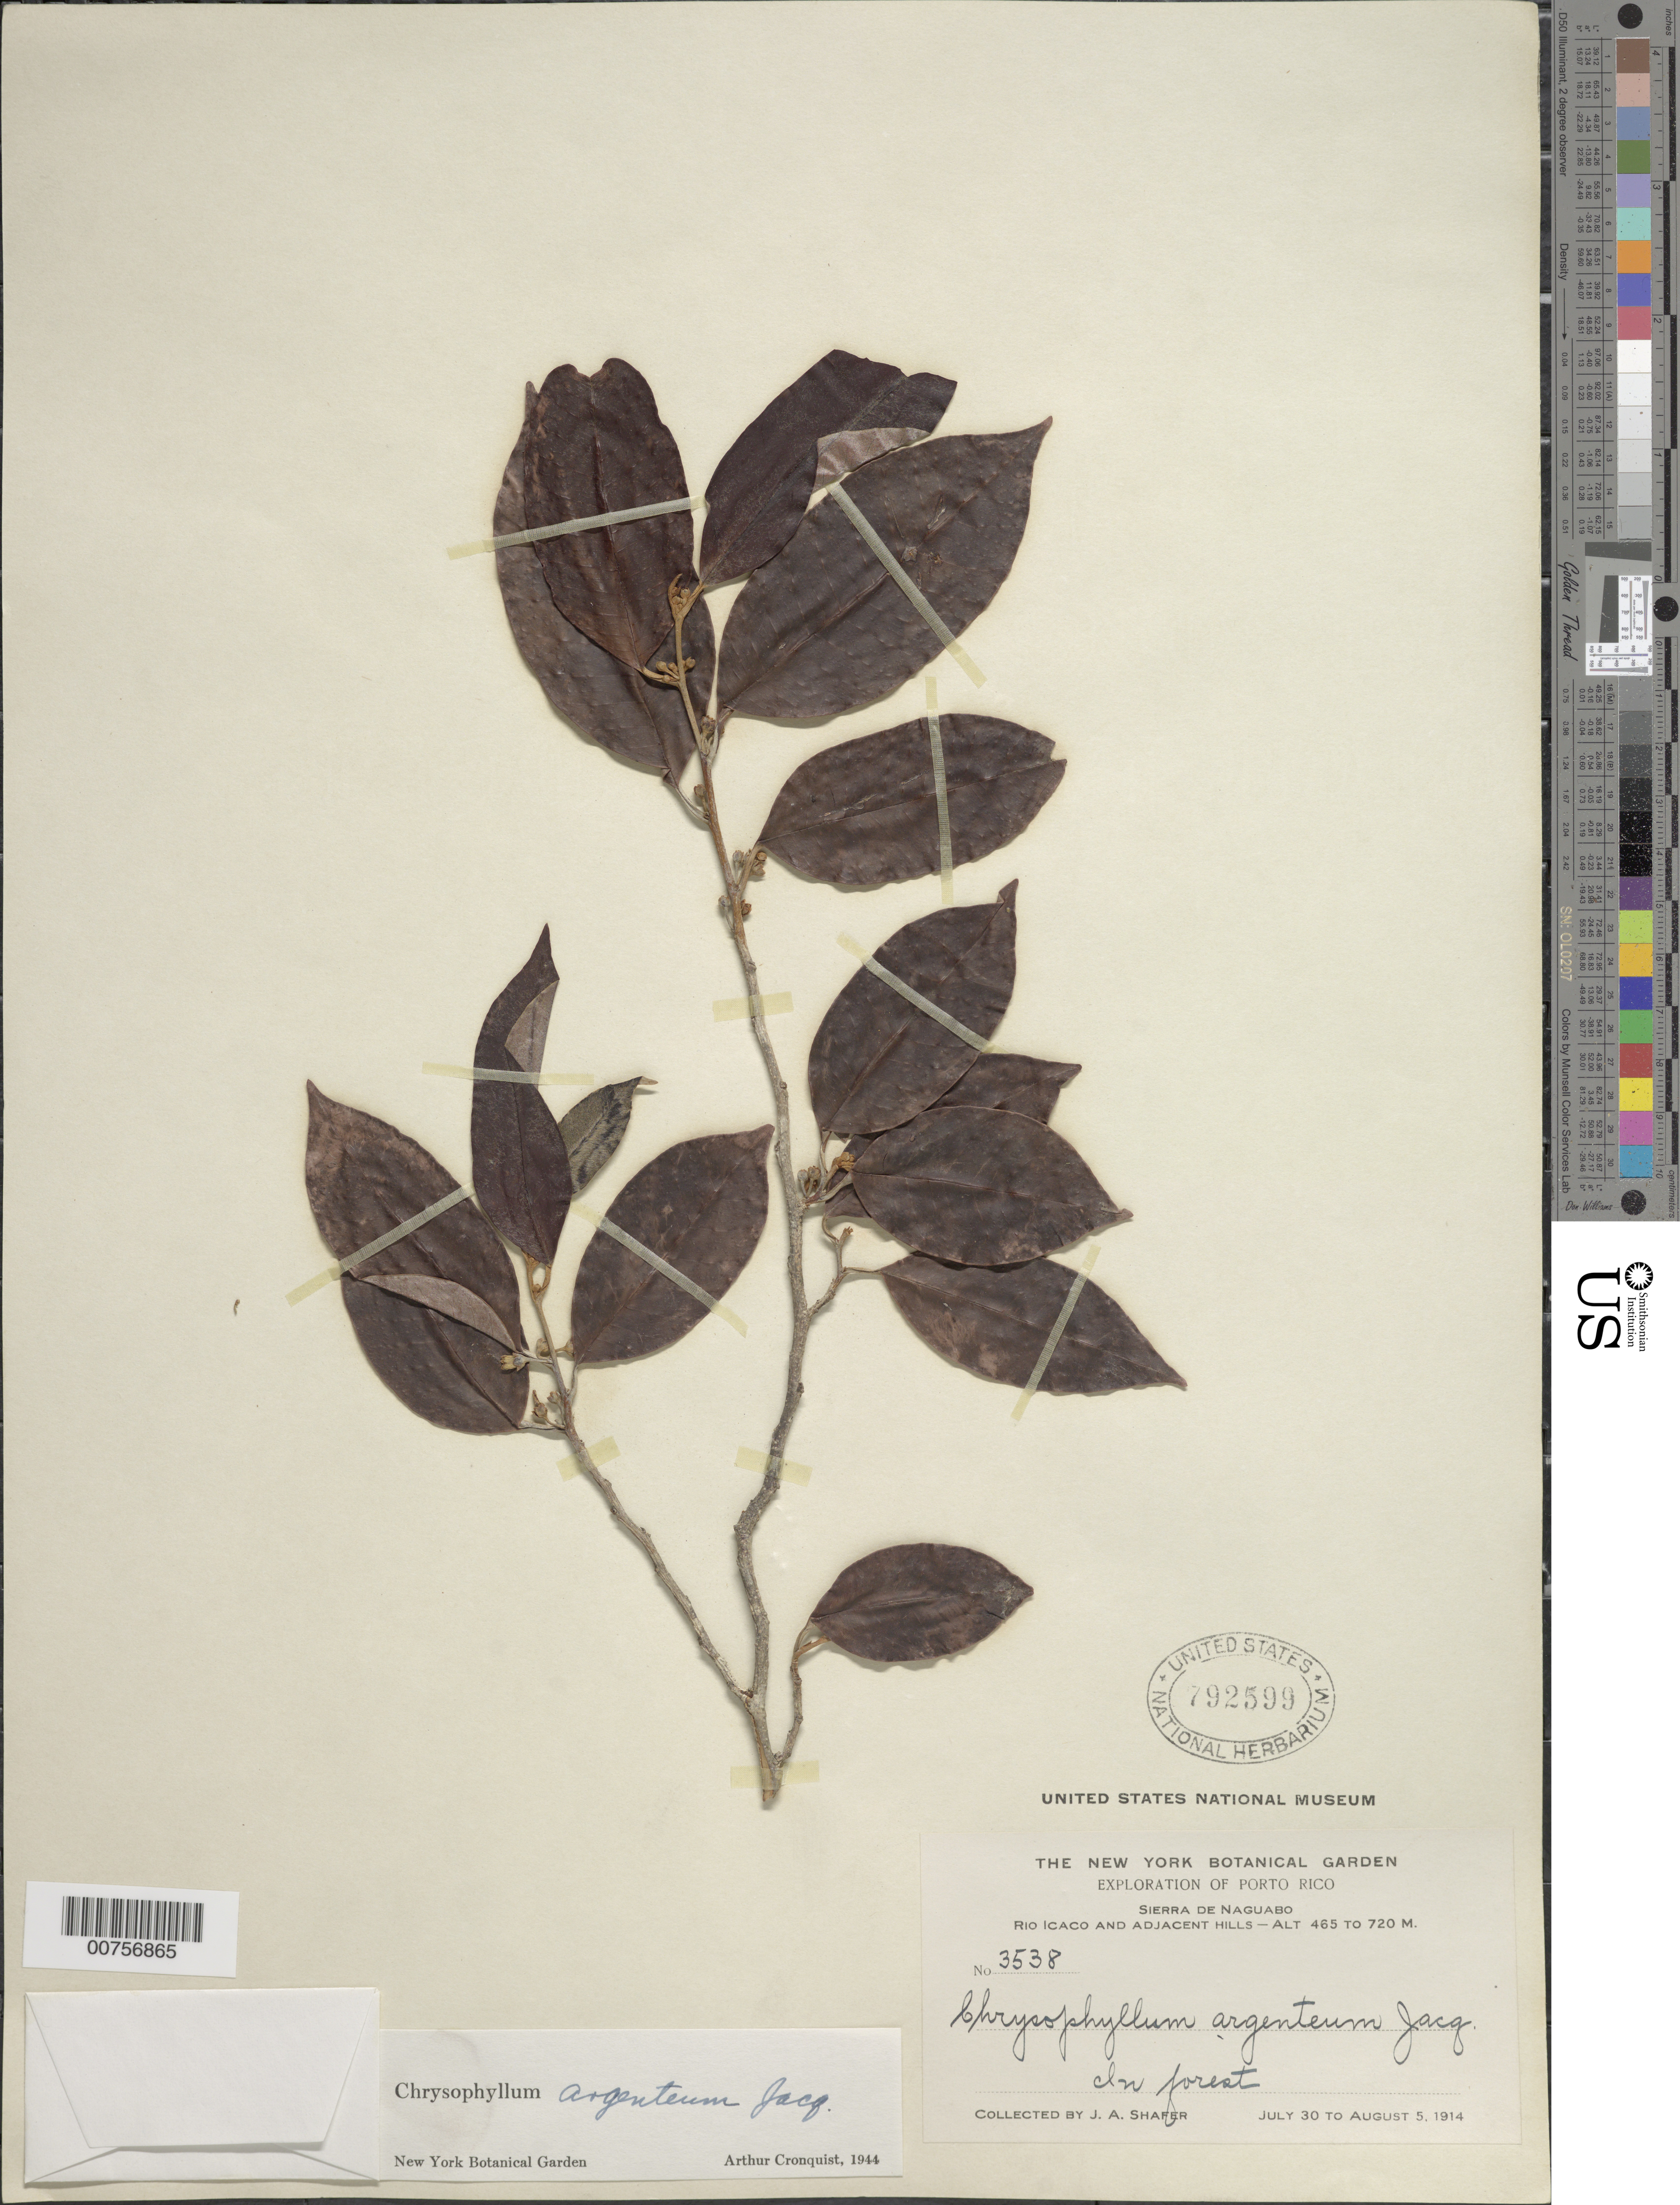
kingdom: Plantae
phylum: Tracheophyta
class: Magnoliopsida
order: Ericales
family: Sapotaceae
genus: Chrysophyllum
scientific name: Chrysophyllum argenteum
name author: Jacq.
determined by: Cronquist, A. J.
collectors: J. A. Shafer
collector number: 3538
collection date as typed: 30 Jul 1914 to 05 Aug 1914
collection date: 1914-07-30/1914-08-05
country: Puerto Rico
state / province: Naguabo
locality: Sierra de Naguabo; Río Icaco and adjacent hills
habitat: In forest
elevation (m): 465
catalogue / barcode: US 792599